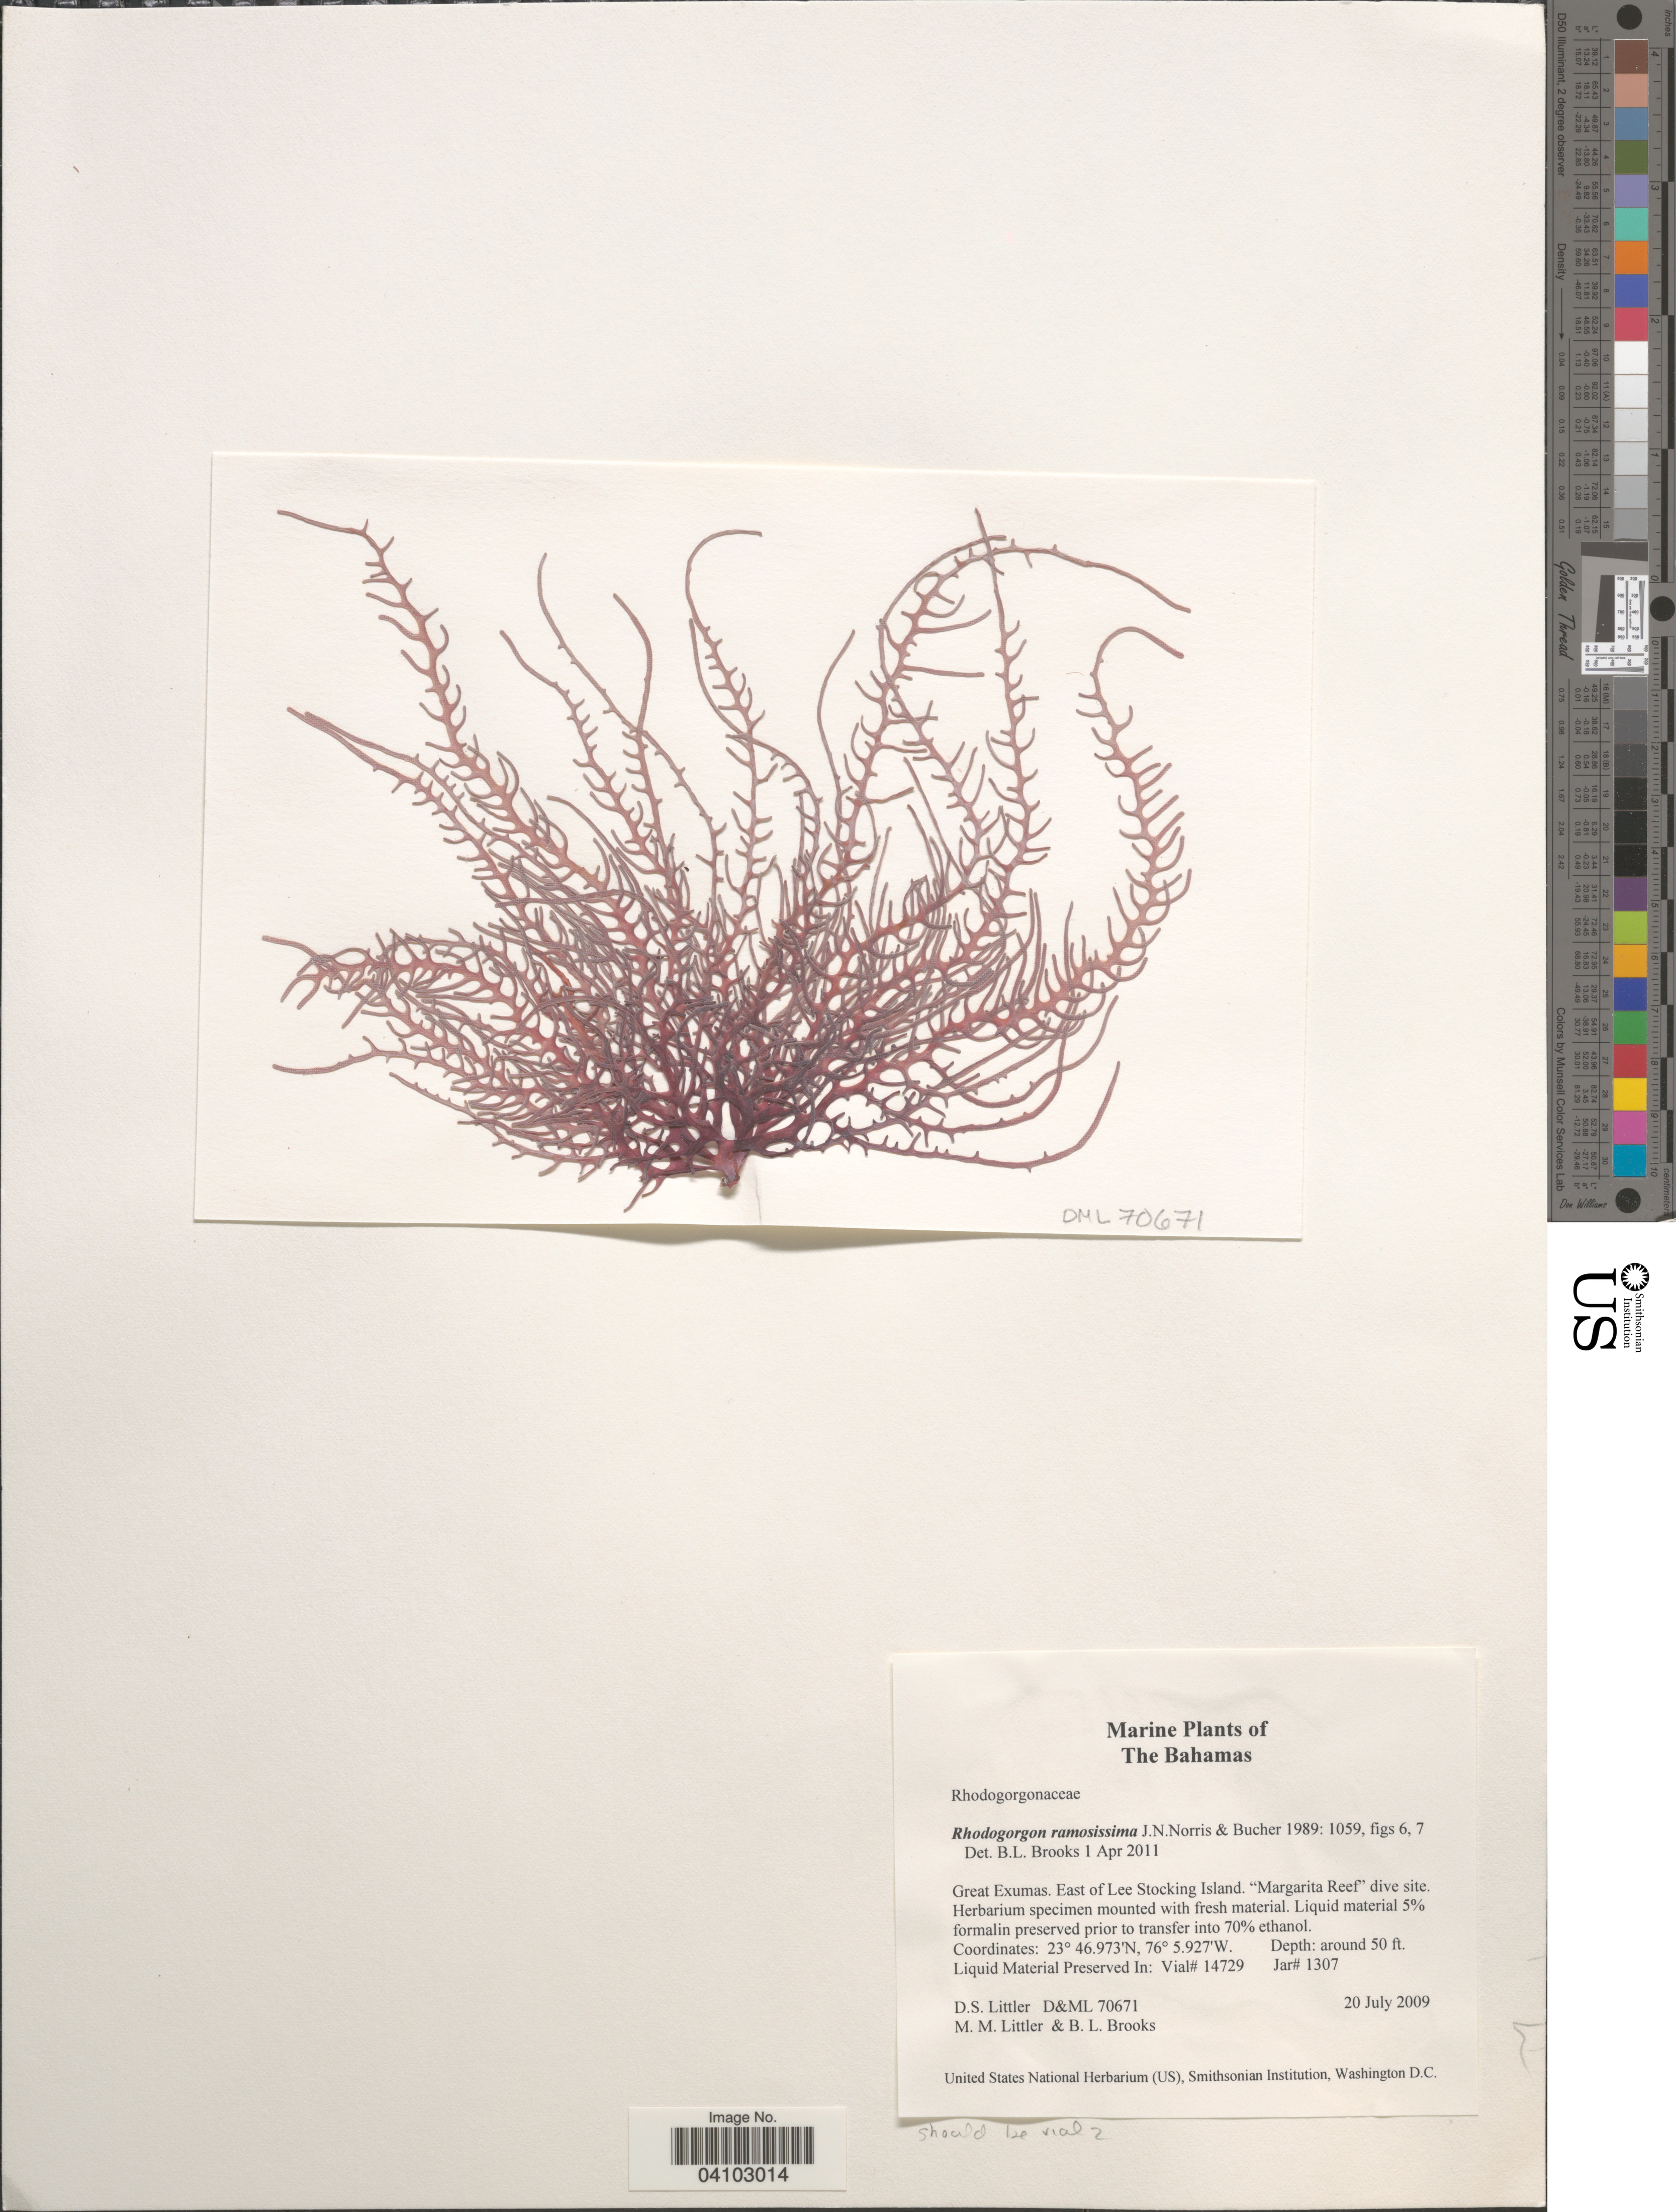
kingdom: Plantae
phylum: Rhodophyta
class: Florideophyceae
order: Rhodogorgonales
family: Rhodogorgonaceae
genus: Rhodogorgon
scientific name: Rhodogorgon ramosissima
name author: J.N. Norris & K.E. Bucher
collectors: D. S. Littler, M. M. Littler & B. Brooks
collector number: D&ML70671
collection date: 2009-07-20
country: Bahamas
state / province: Exuma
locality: Great Exumas. East of Lee Stocking Island. "Margarita Reef" dive site.